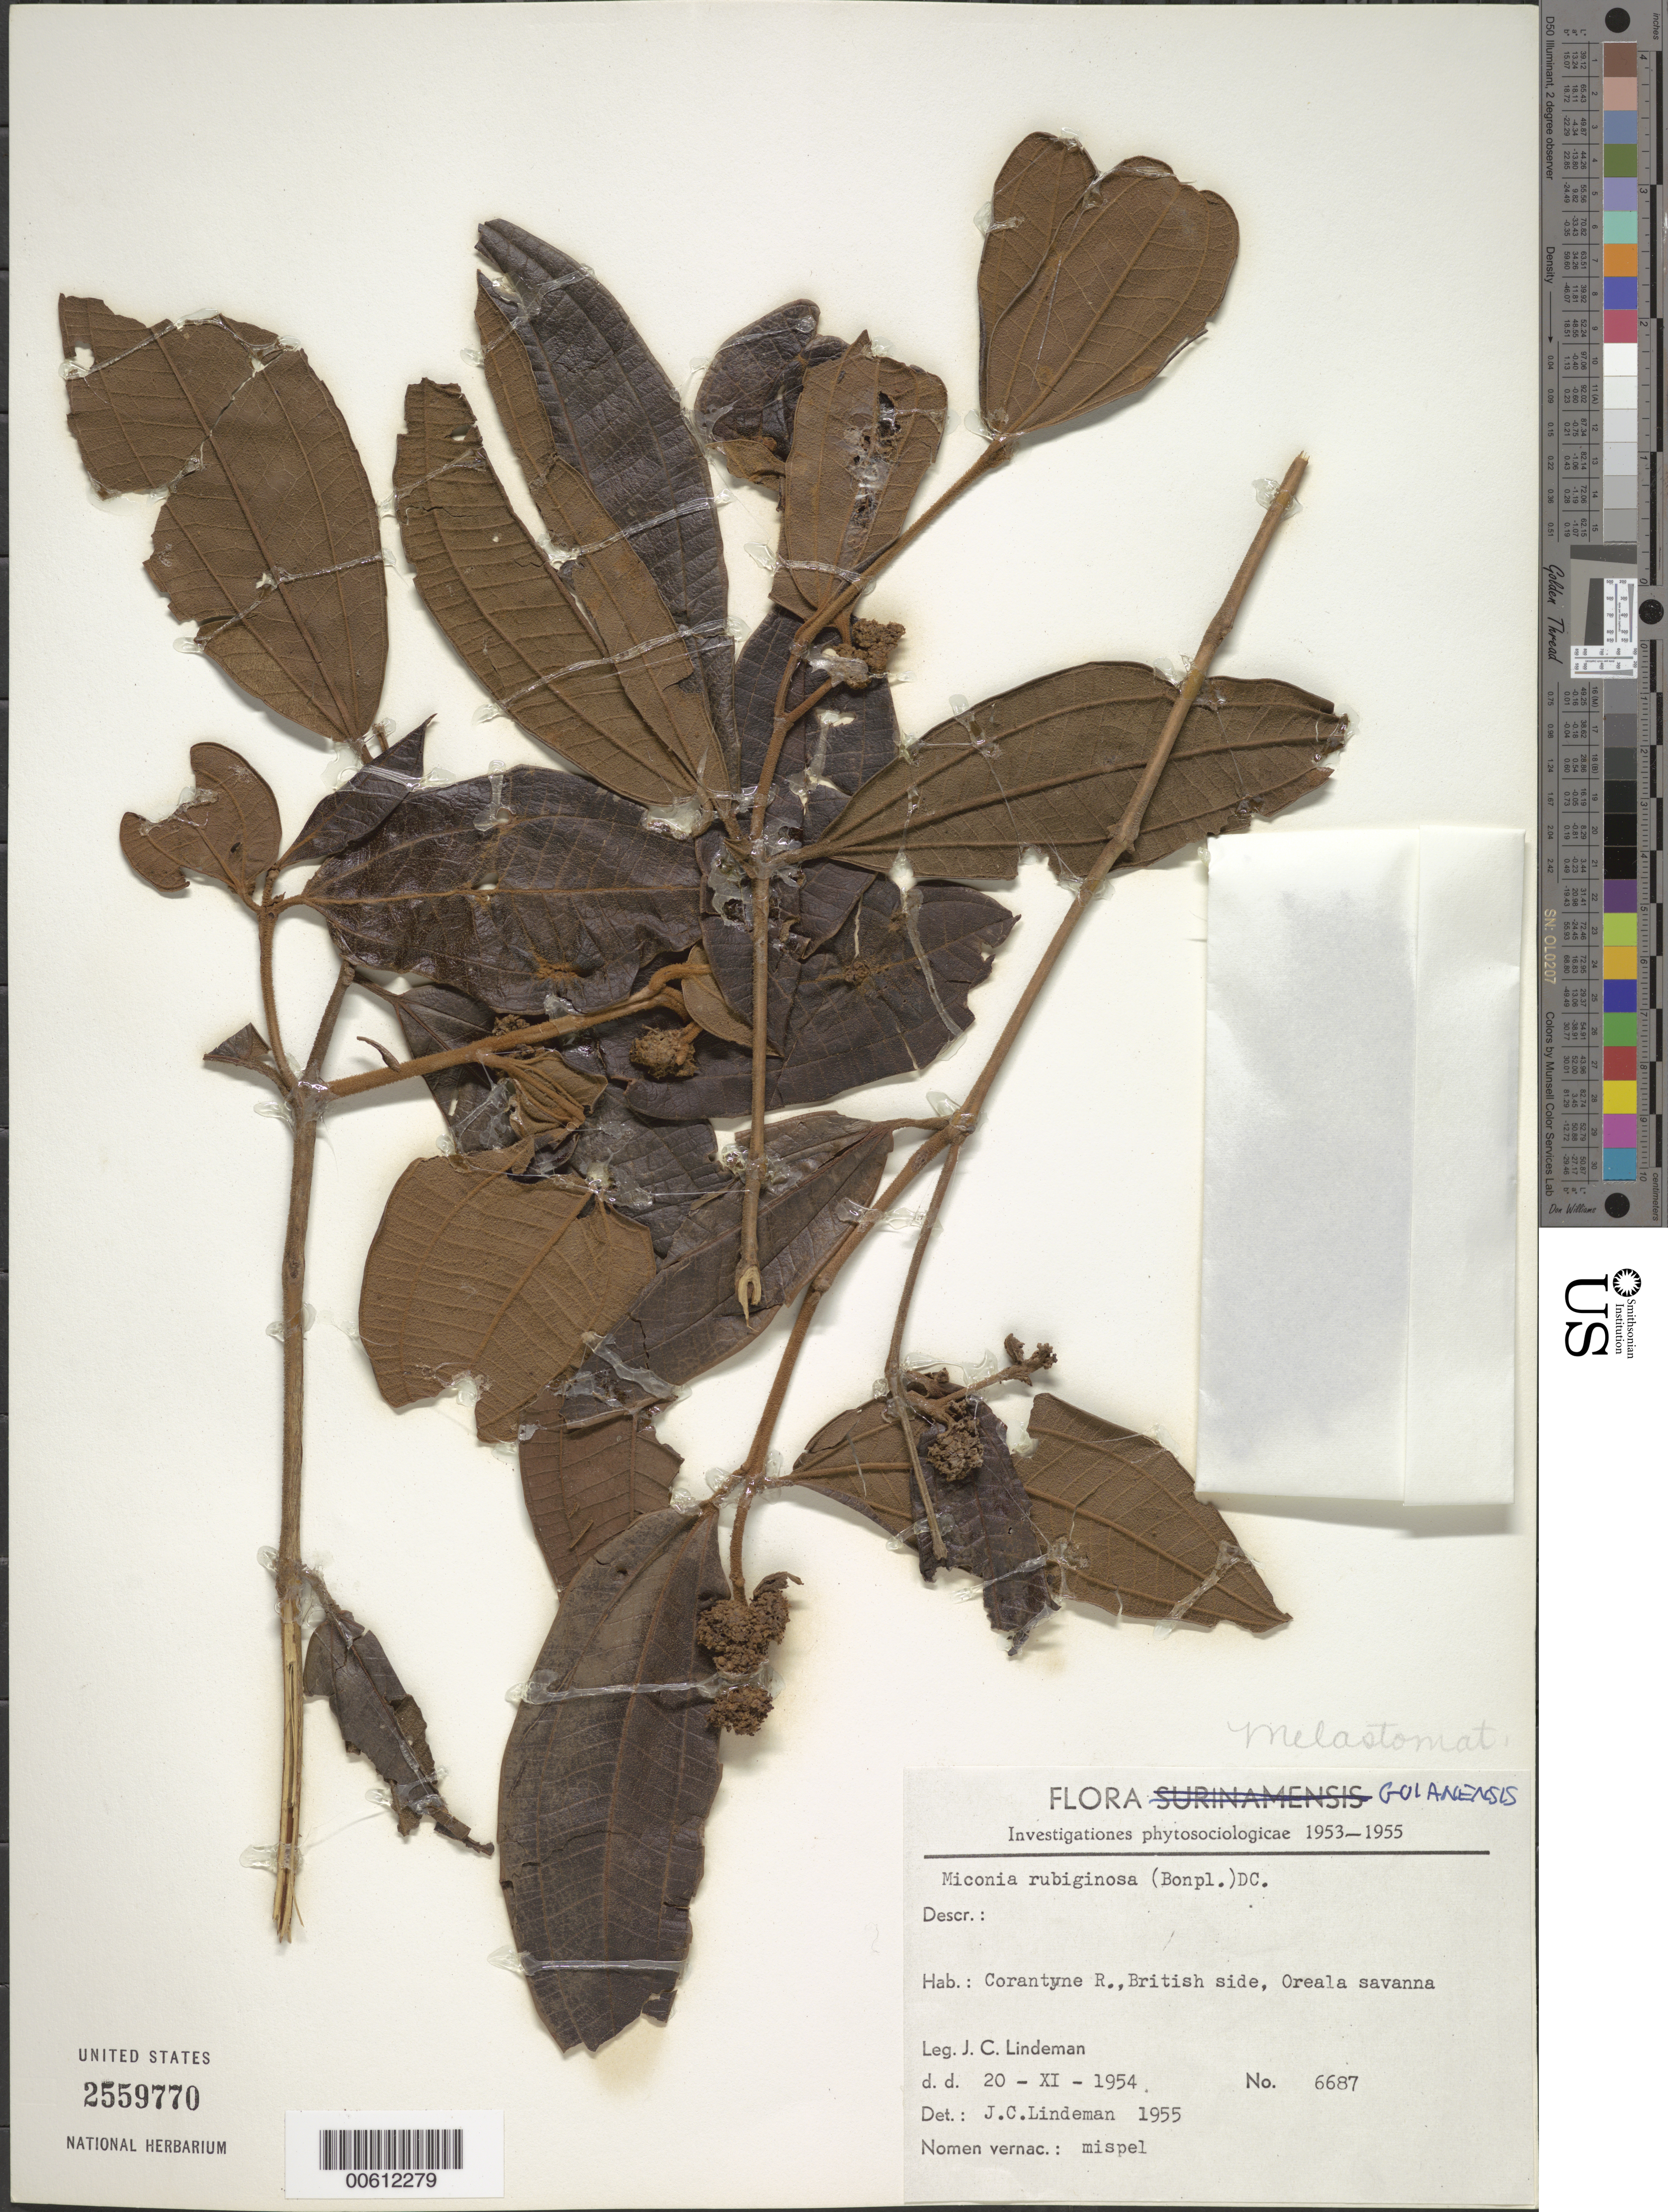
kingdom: Plantae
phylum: Tracheophyta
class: Magnoliopsida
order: Myrtales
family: Melastomataceae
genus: Miconia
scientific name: Miconia rubiginosa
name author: (Bonpl.) DC.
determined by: Wurdack, John J., (US), US (UNITED STATES)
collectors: J. C. Lindeman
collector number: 6687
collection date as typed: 20-Nov-54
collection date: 1954-11-20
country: Guyana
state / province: E. Berbice-Corentyne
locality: Courantyne R., British side, Orealla savanna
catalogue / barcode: US 2559770